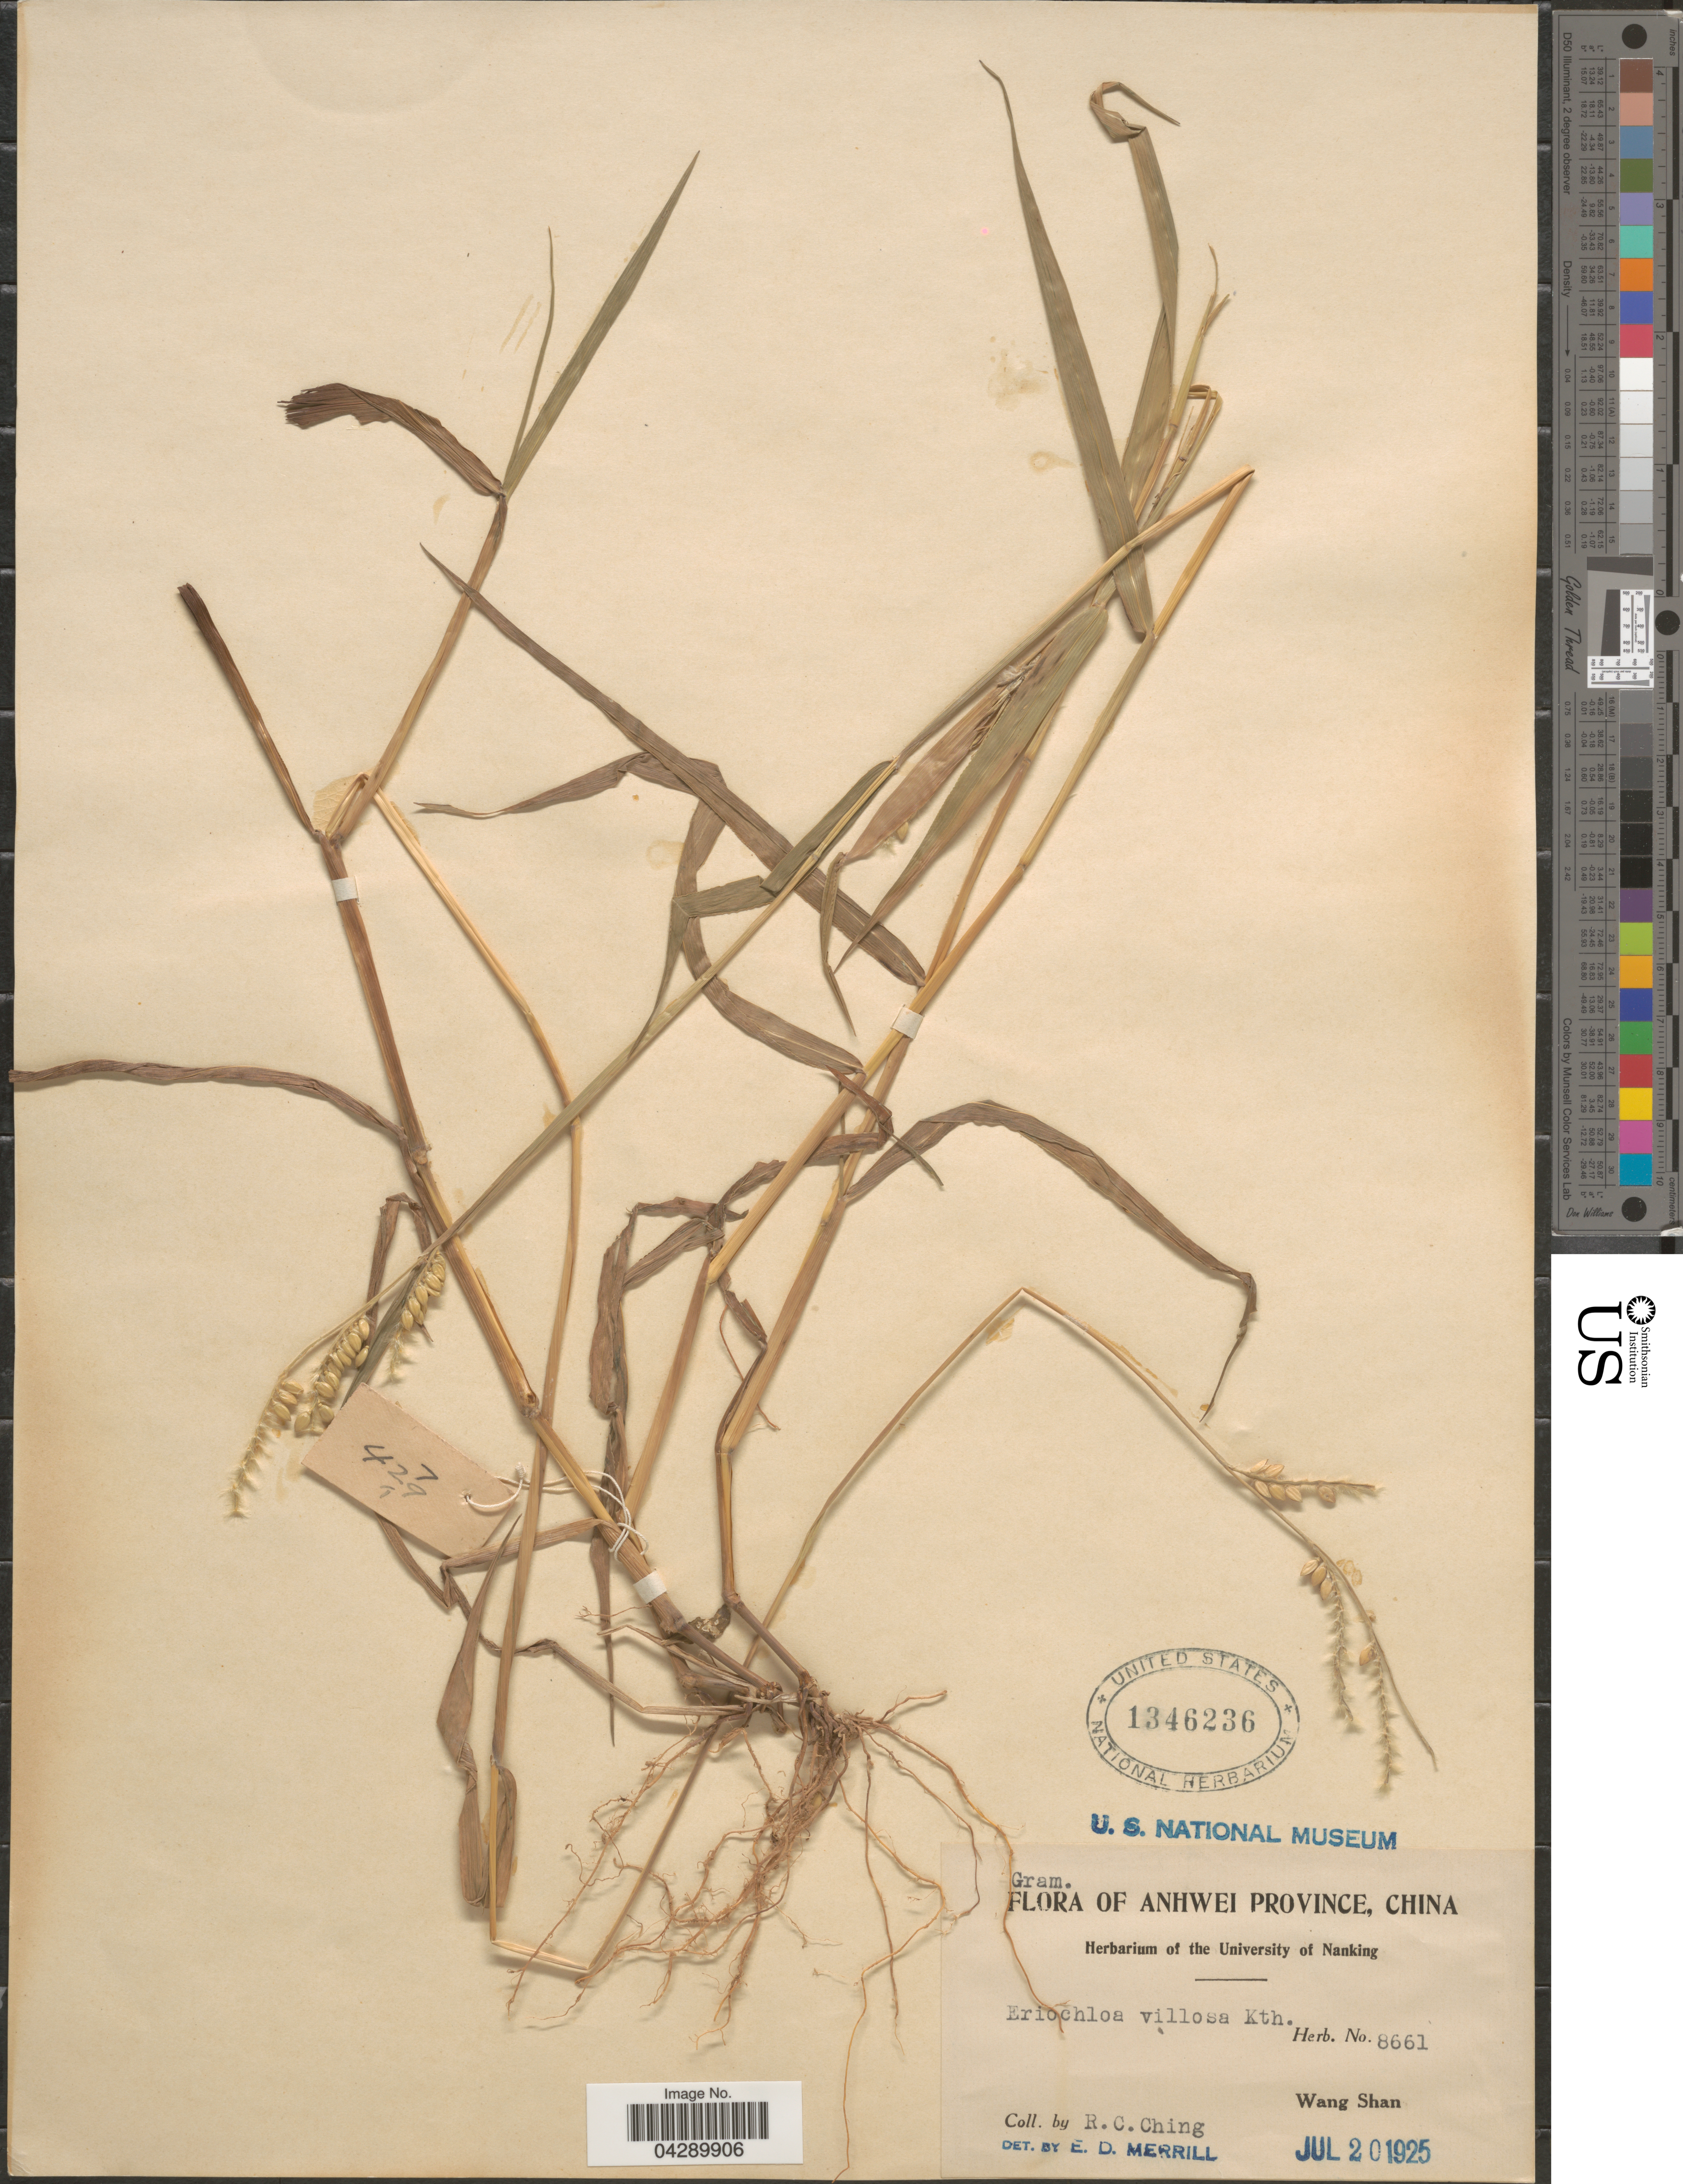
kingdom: Plantae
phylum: Tracheophyta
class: Liliopsida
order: Poales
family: Poaceae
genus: Eriochloa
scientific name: Eriochloa villosa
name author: (Thunb.) Kunth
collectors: R. C. Ching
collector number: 8661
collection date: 1925-07-20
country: China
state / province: Anhui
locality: Anhwei Province. Wang Shan.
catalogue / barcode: US 1346236